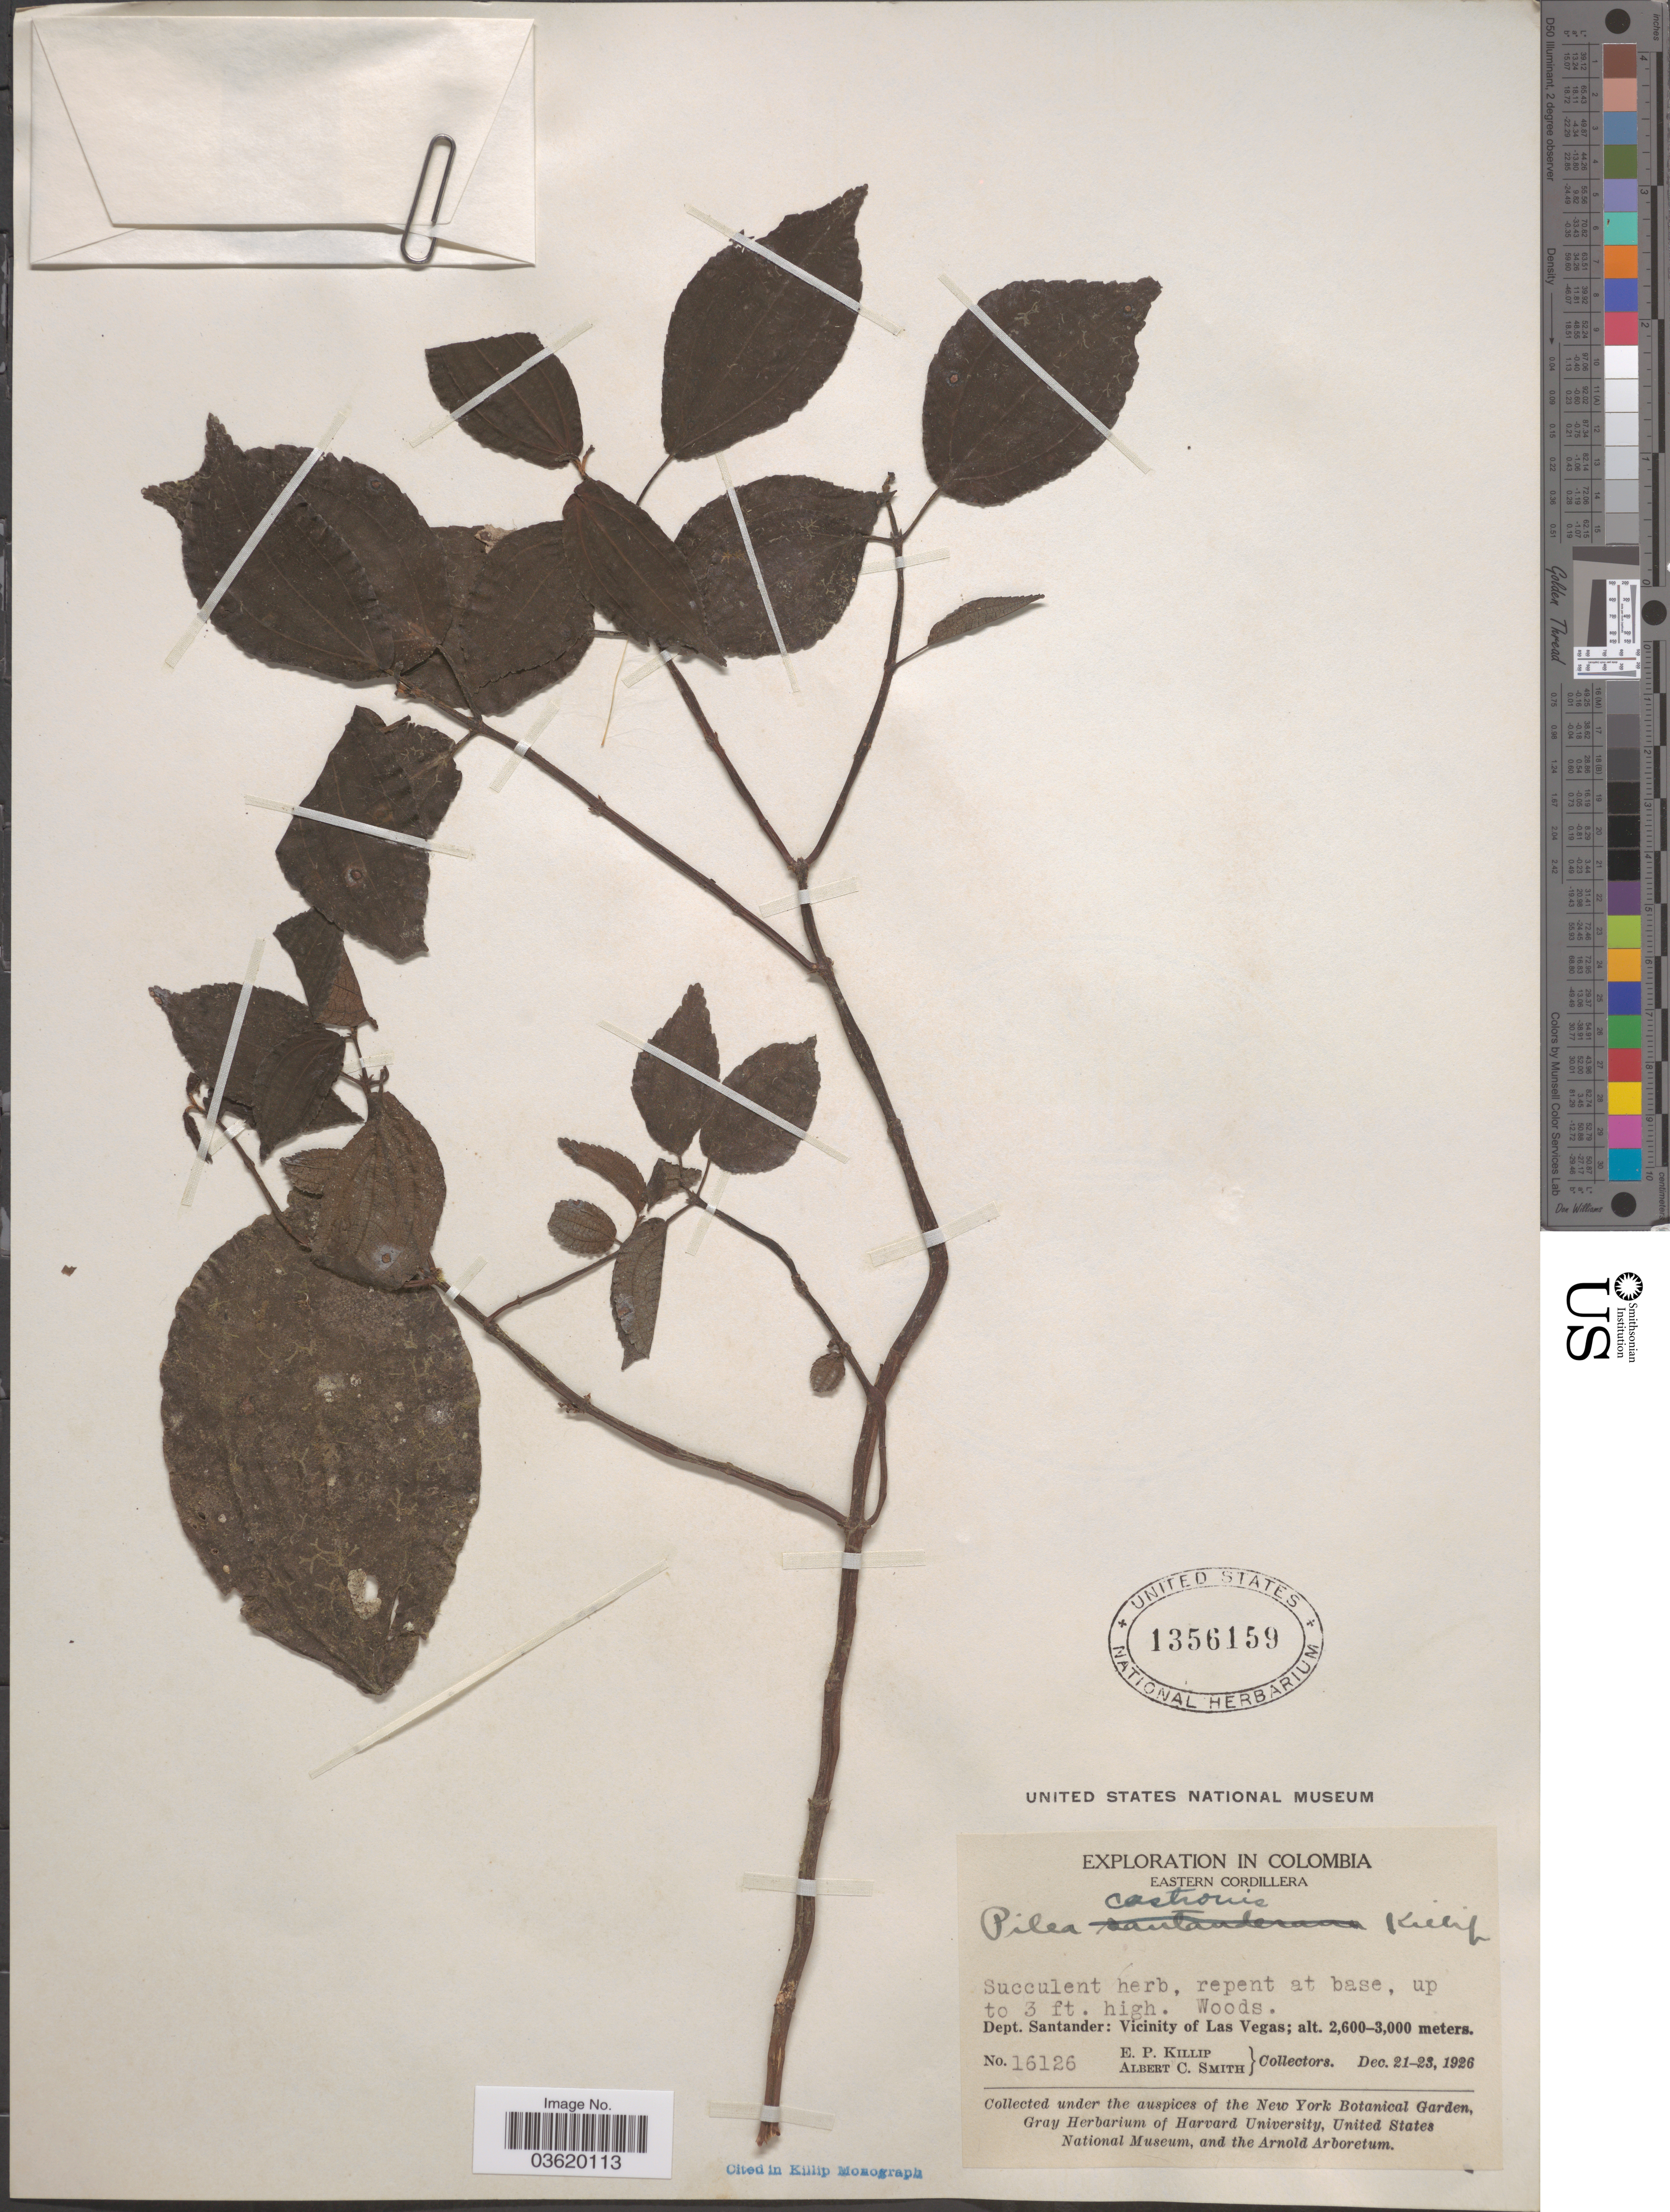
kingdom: Plantae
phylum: Tracheophyta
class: Magnoliopsida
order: Rosales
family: Urticaceae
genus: Pilea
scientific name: Pilea castronis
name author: Killip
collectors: E. P. Killip & A. C. Smith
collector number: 16126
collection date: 1926-12-21/1926-12-23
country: Colombia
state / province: Santander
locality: Eastern Cordillera. Dept. Santander: Vicinity of Las Vegas.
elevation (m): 2600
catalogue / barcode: US 1356159